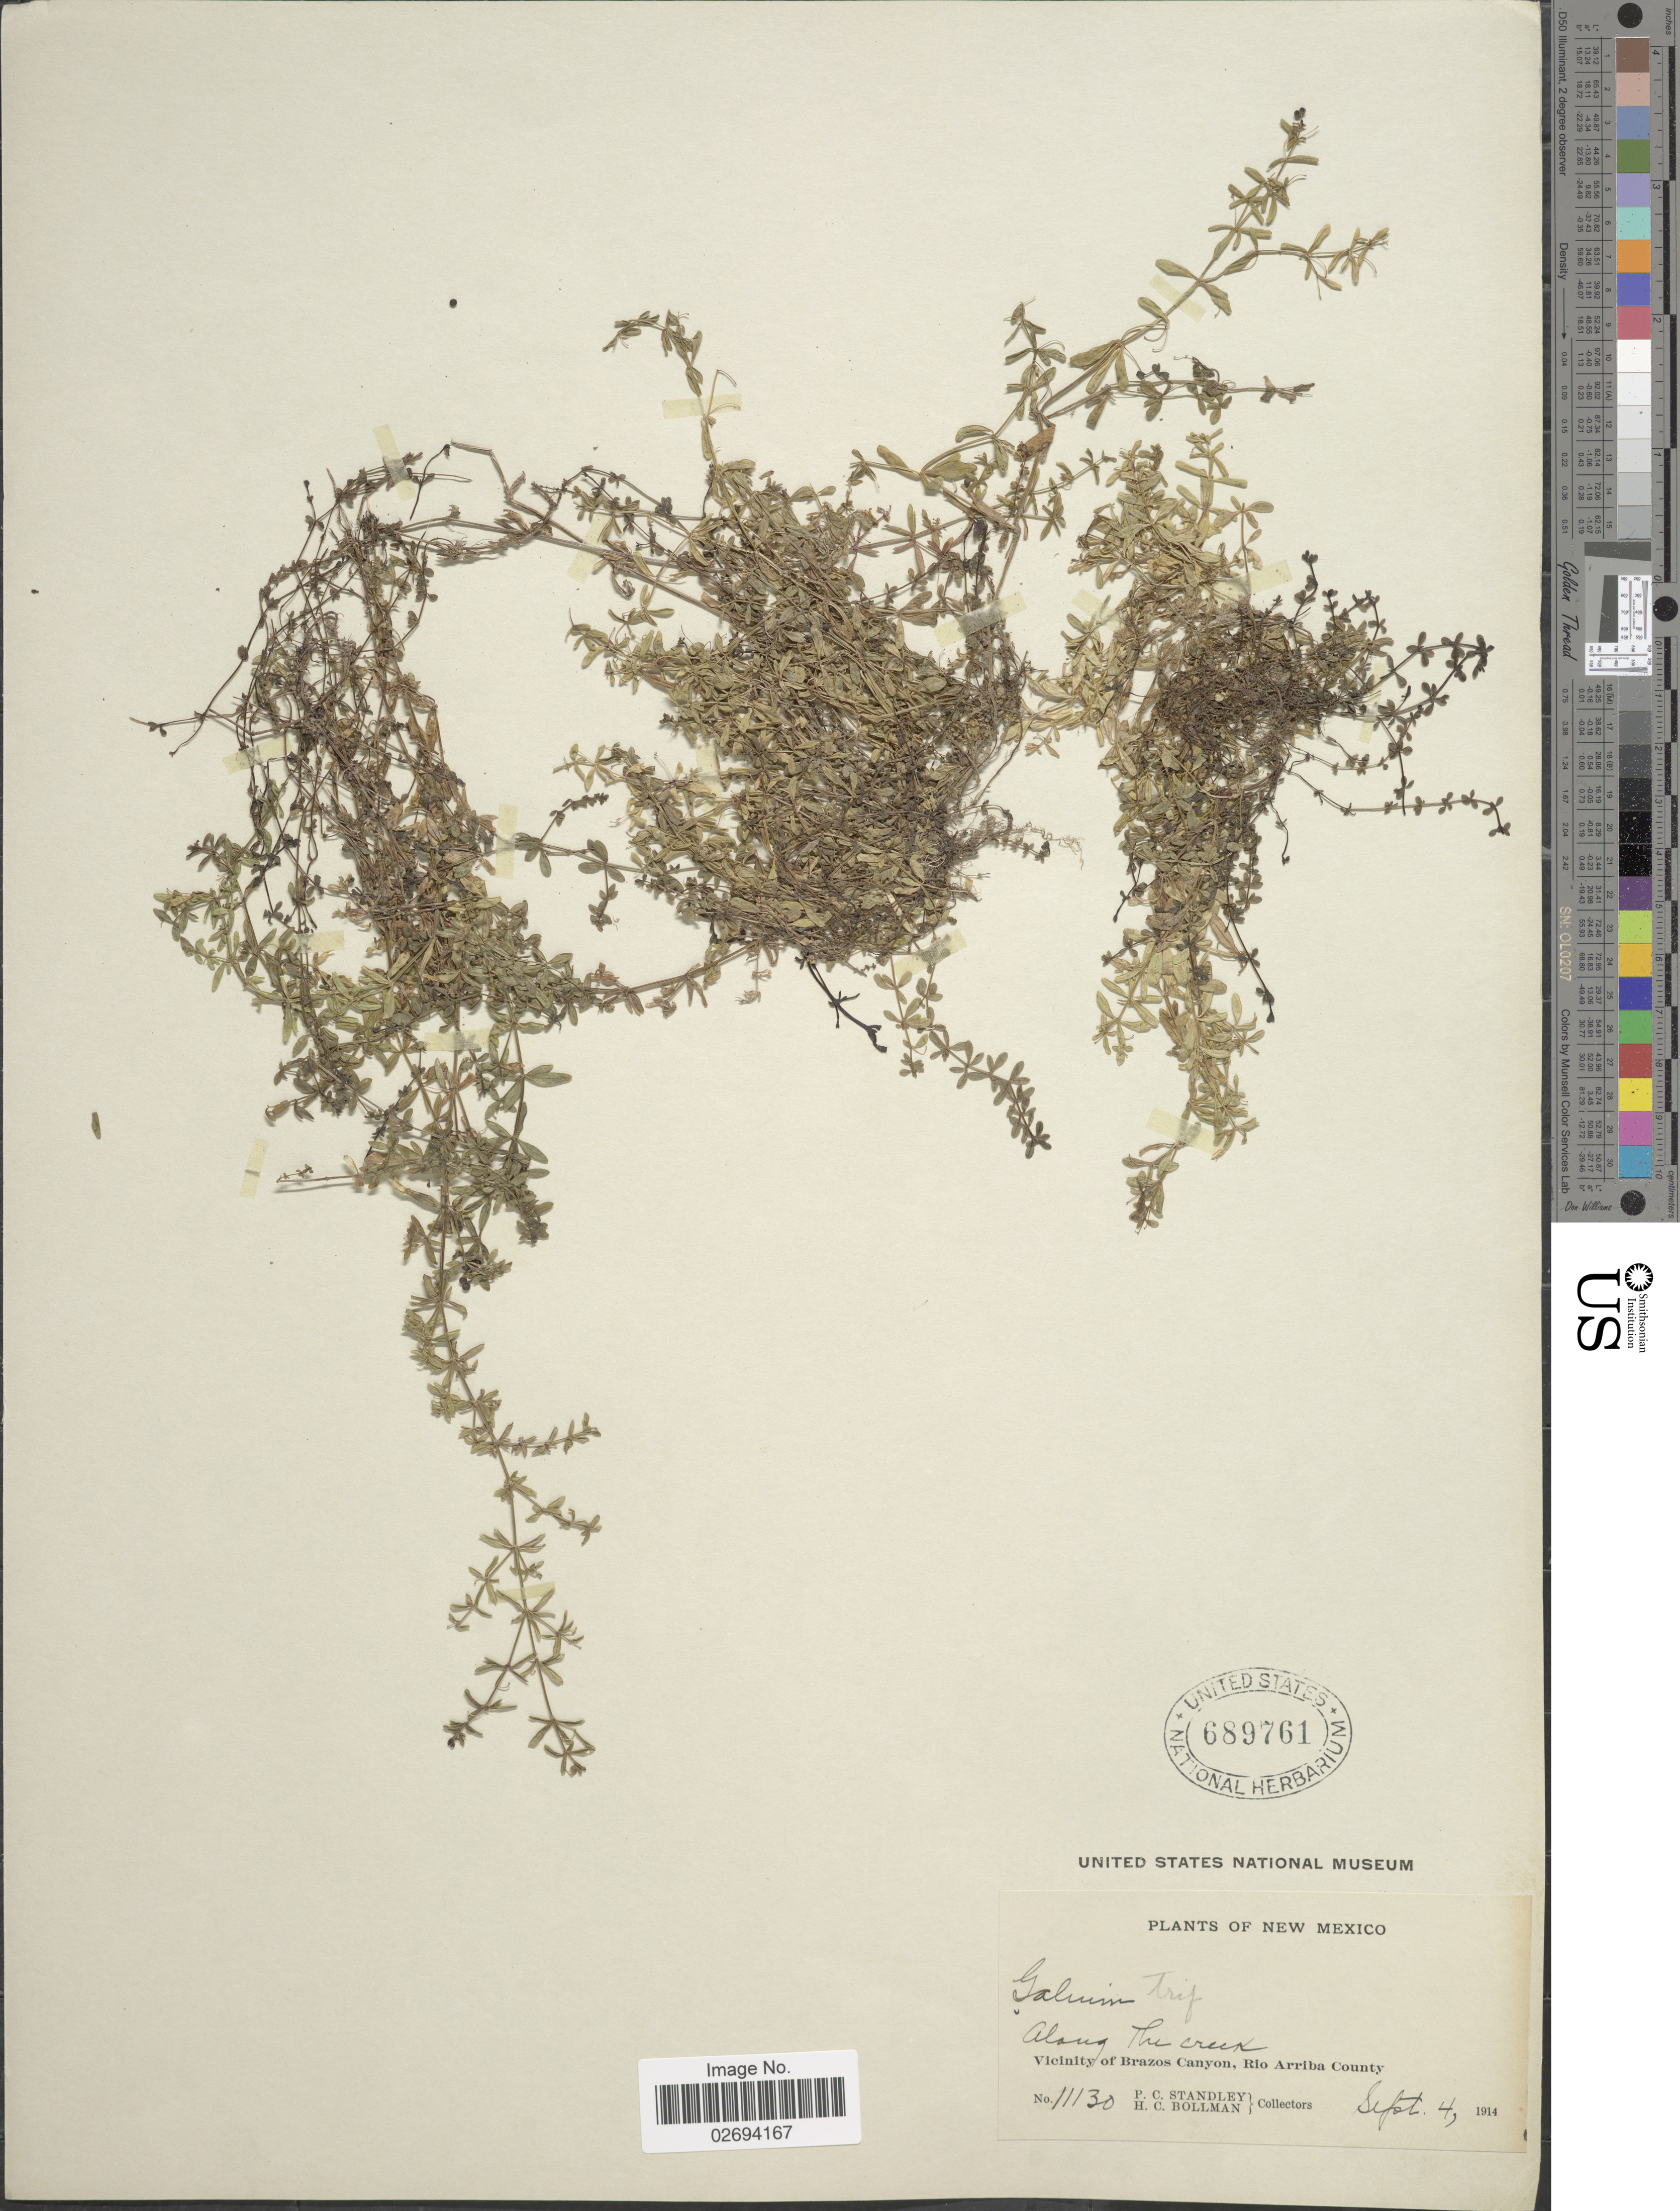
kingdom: Plantae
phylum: Tracheophyta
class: Magnoliopsida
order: Gentianales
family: Rubiaceae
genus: Galium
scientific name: Galium trifidum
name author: L.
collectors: P. C. Standley & H. C. Bollman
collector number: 11130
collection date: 1914-09-04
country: United States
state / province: New Mexico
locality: Along the creek, Vicinity of Brazos Canyon, Rio Arriba County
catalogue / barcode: US 689761